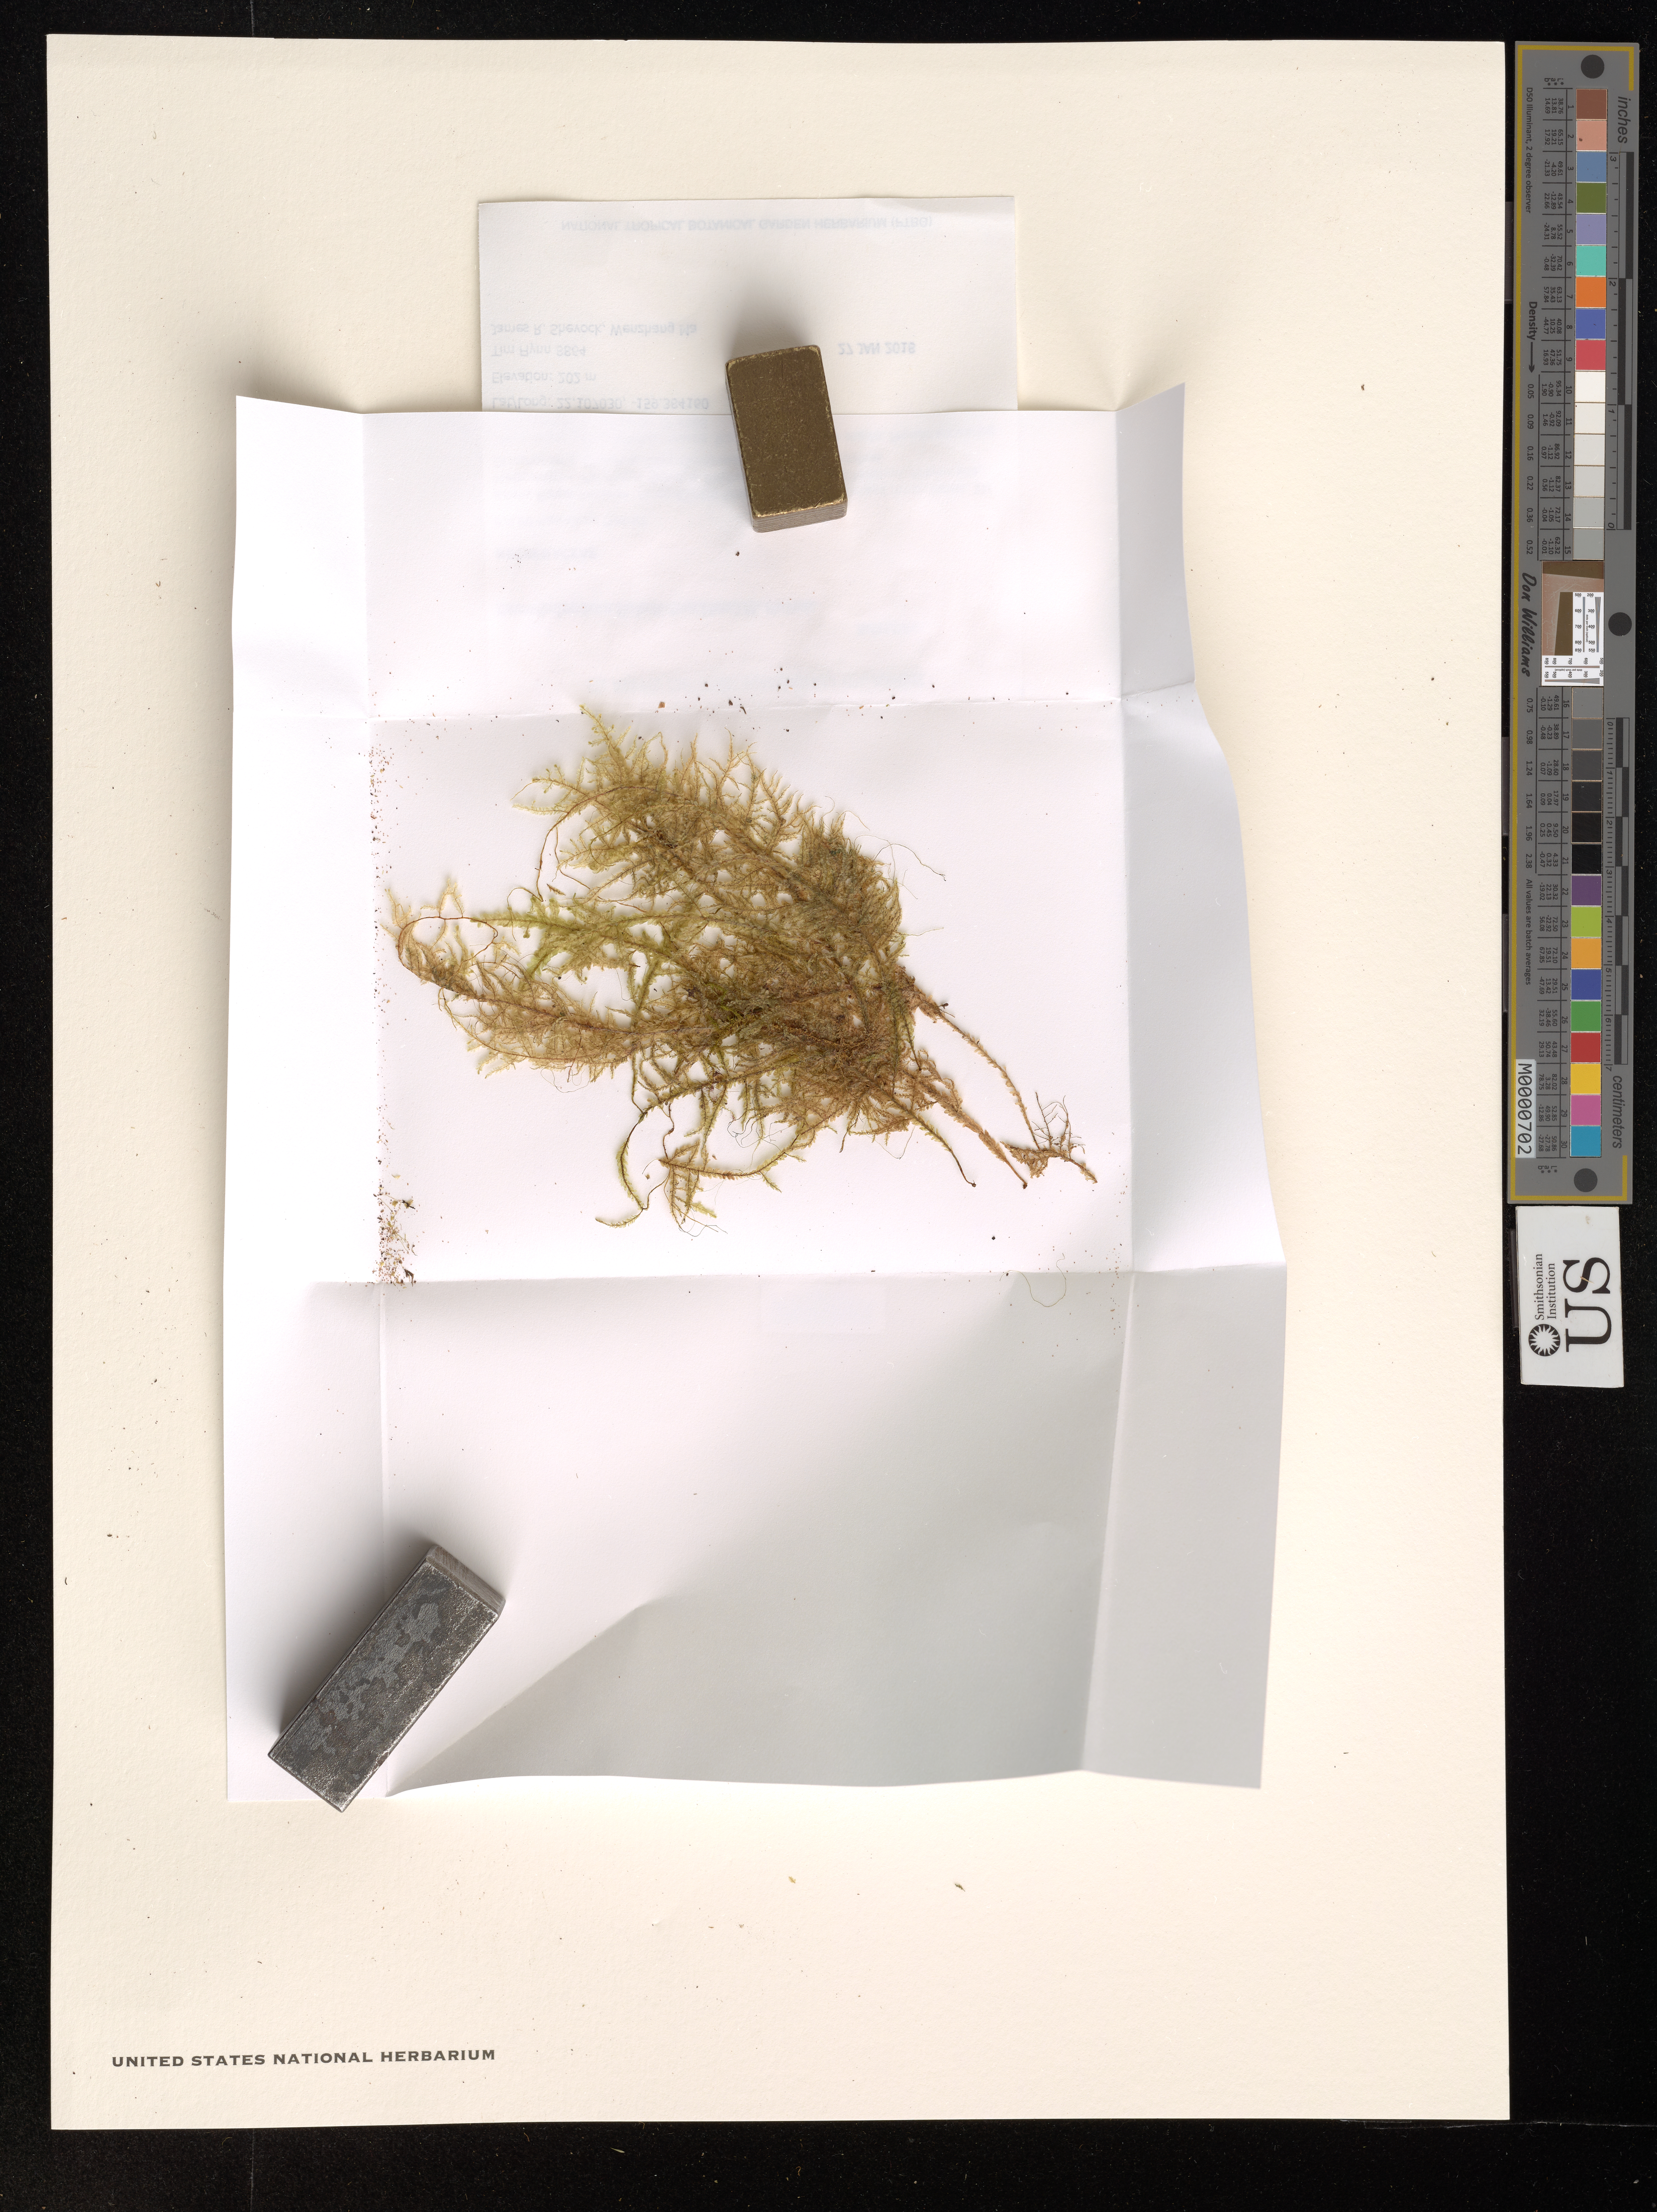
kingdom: Plantae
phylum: Bryophyta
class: Bryopsida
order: Hypnales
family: Neckeraceae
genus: Homaliodendron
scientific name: Homaliodendron flabellatum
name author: (Sm.) M. Fleisch.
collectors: T. Flynn, J. R. Shevock & M. Wenzhang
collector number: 8864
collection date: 2018-01-27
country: United States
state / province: Hawaii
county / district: Kauai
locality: The Hawaiian Islands. Kauai Kawaihau District. Kealia Forest Reserve. Along Kapahi Stream.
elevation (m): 202